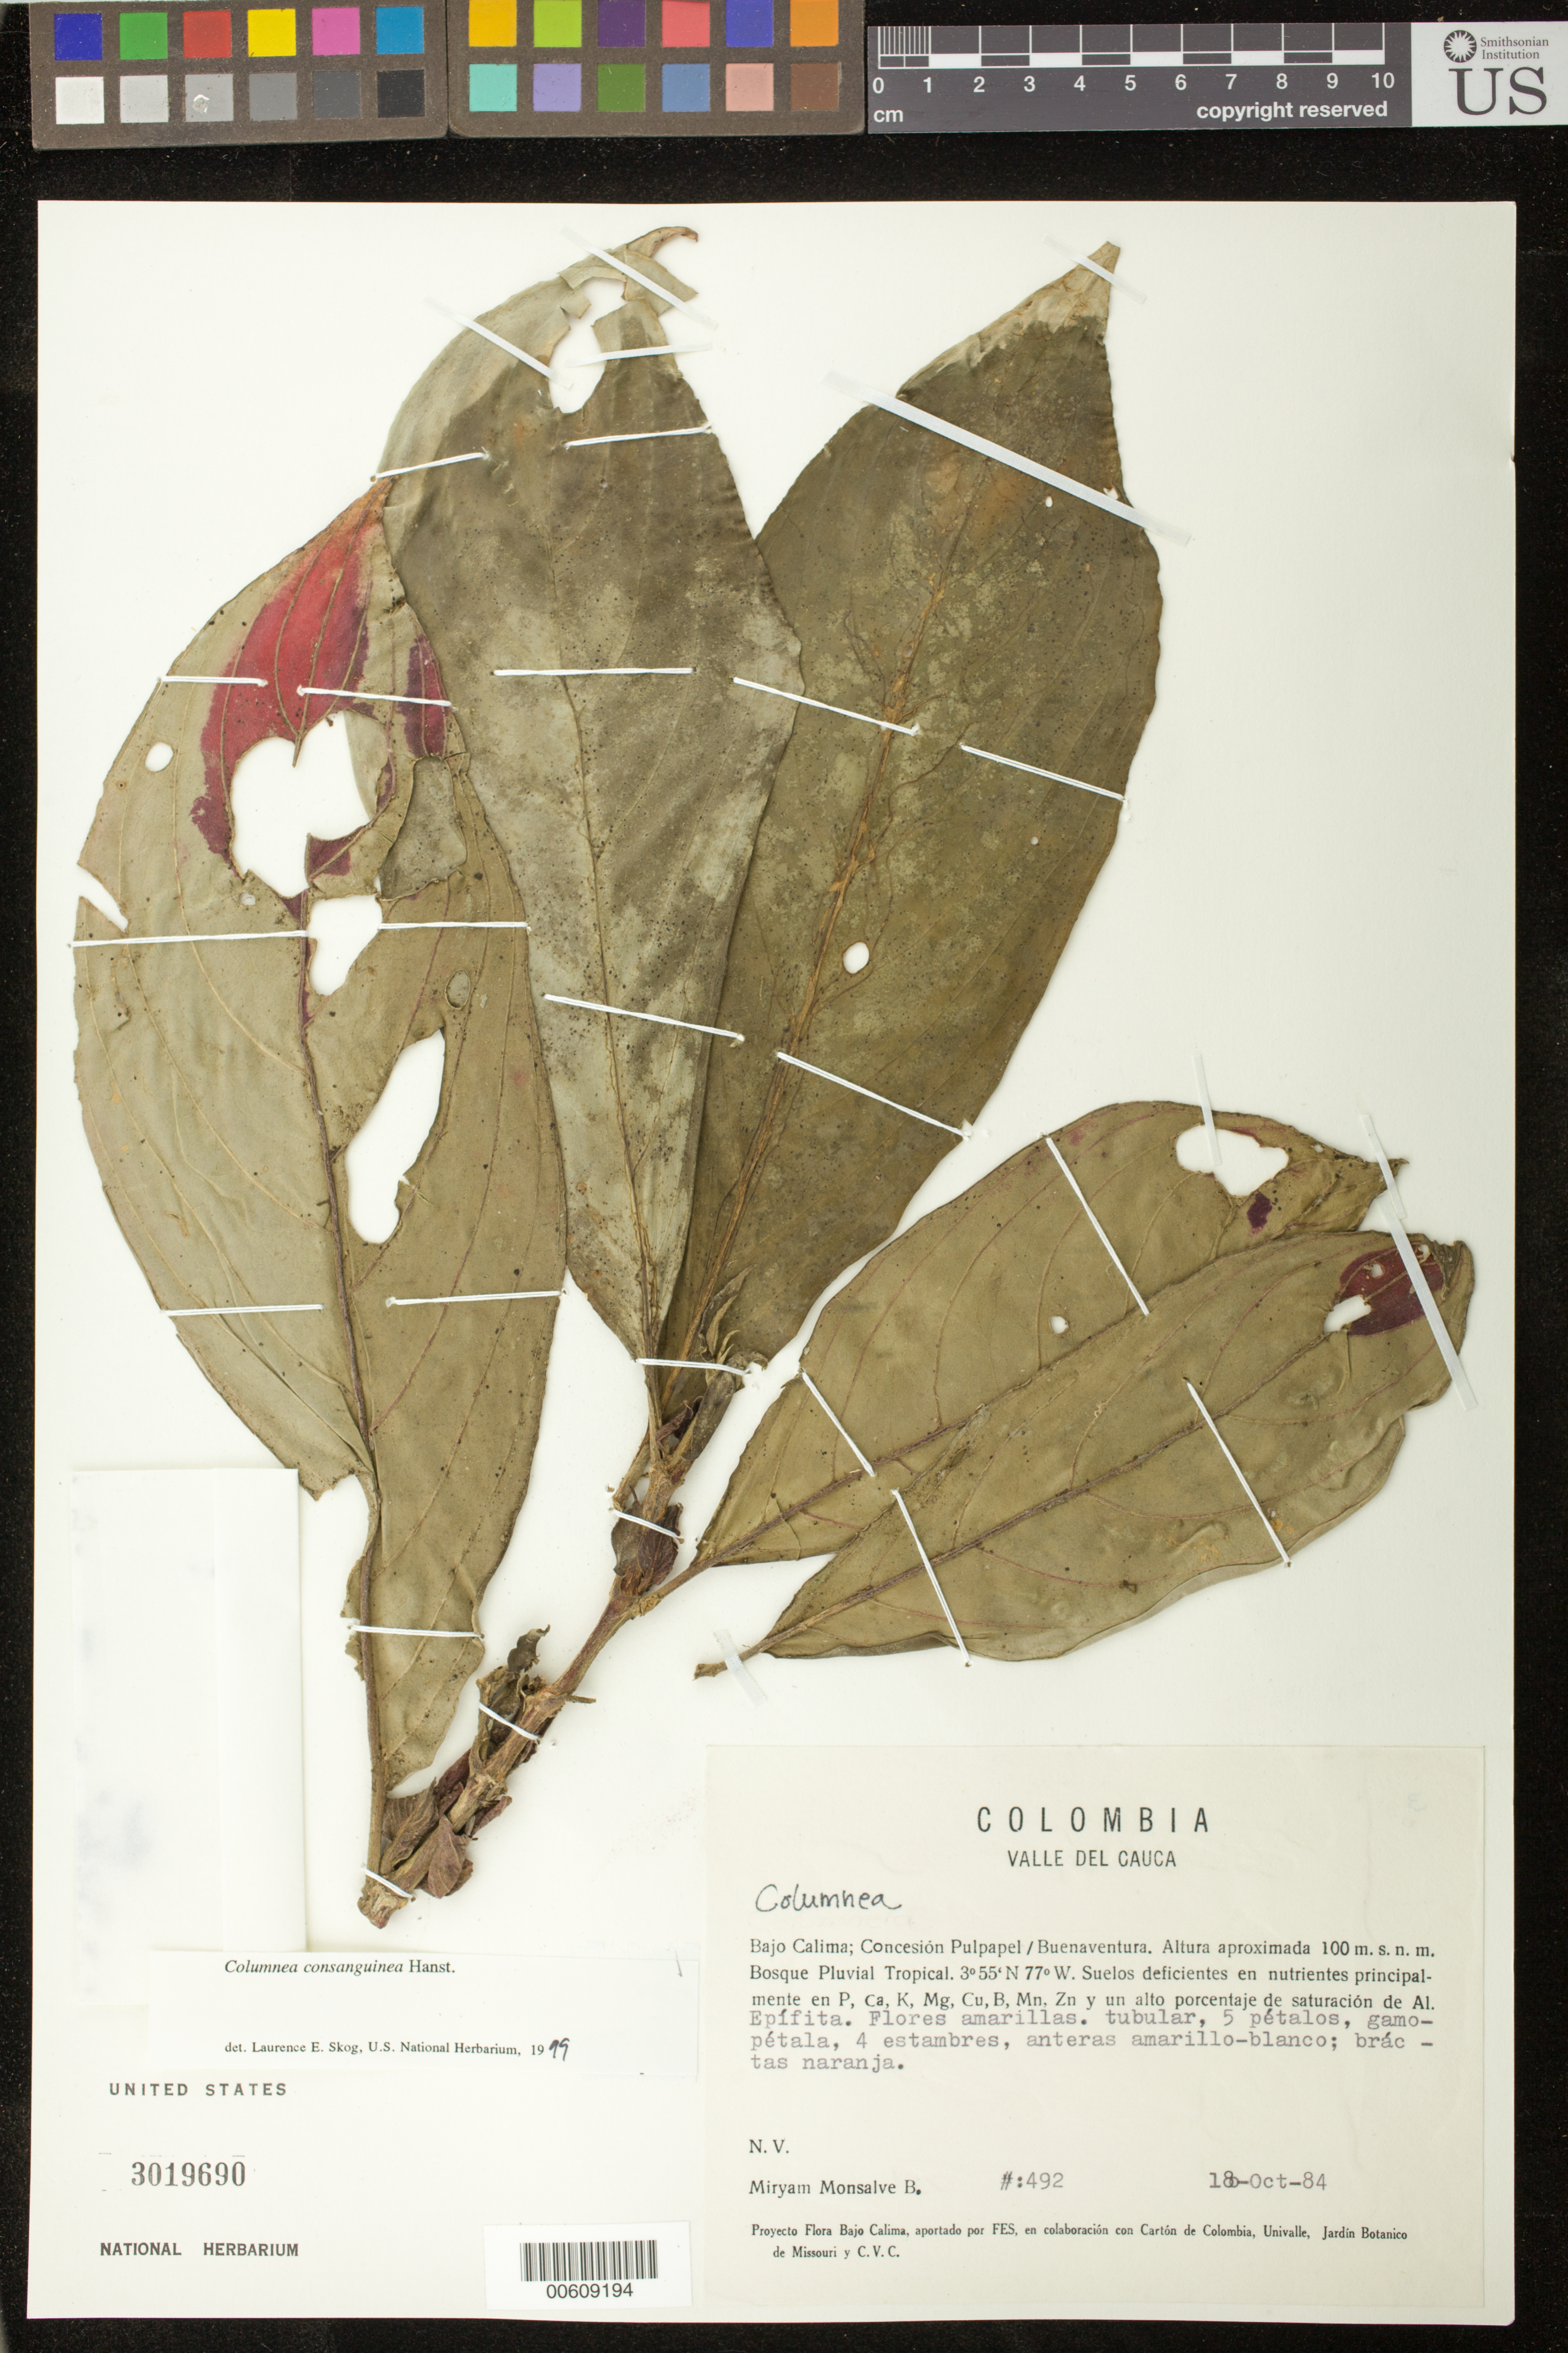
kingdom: Plantae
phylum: Tracheophyta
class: Magnoliopsida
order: Lamiales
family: Gesneriaceae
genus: Columnea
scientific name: Columnea consanguinea Hanst. var. consanguinea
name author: (Hanst.) Hanst.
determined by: Skog, Laurence E.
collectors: M. Monsalve B.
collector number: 492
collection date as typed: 18 Oct 1984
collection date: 1984-10-18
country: Colombia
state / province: Valle del Cauca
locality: Bajo Calima; Concesión Pulpapel/Buenaventura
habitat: Bosque pluvial tropical; suelos deficientes en nutrientes principalmente en P, Ca, K, Mg, Cu, B, Mn, Zn y un alto porcentaje de saturación de Al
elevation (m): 100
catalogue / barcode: US 3019690